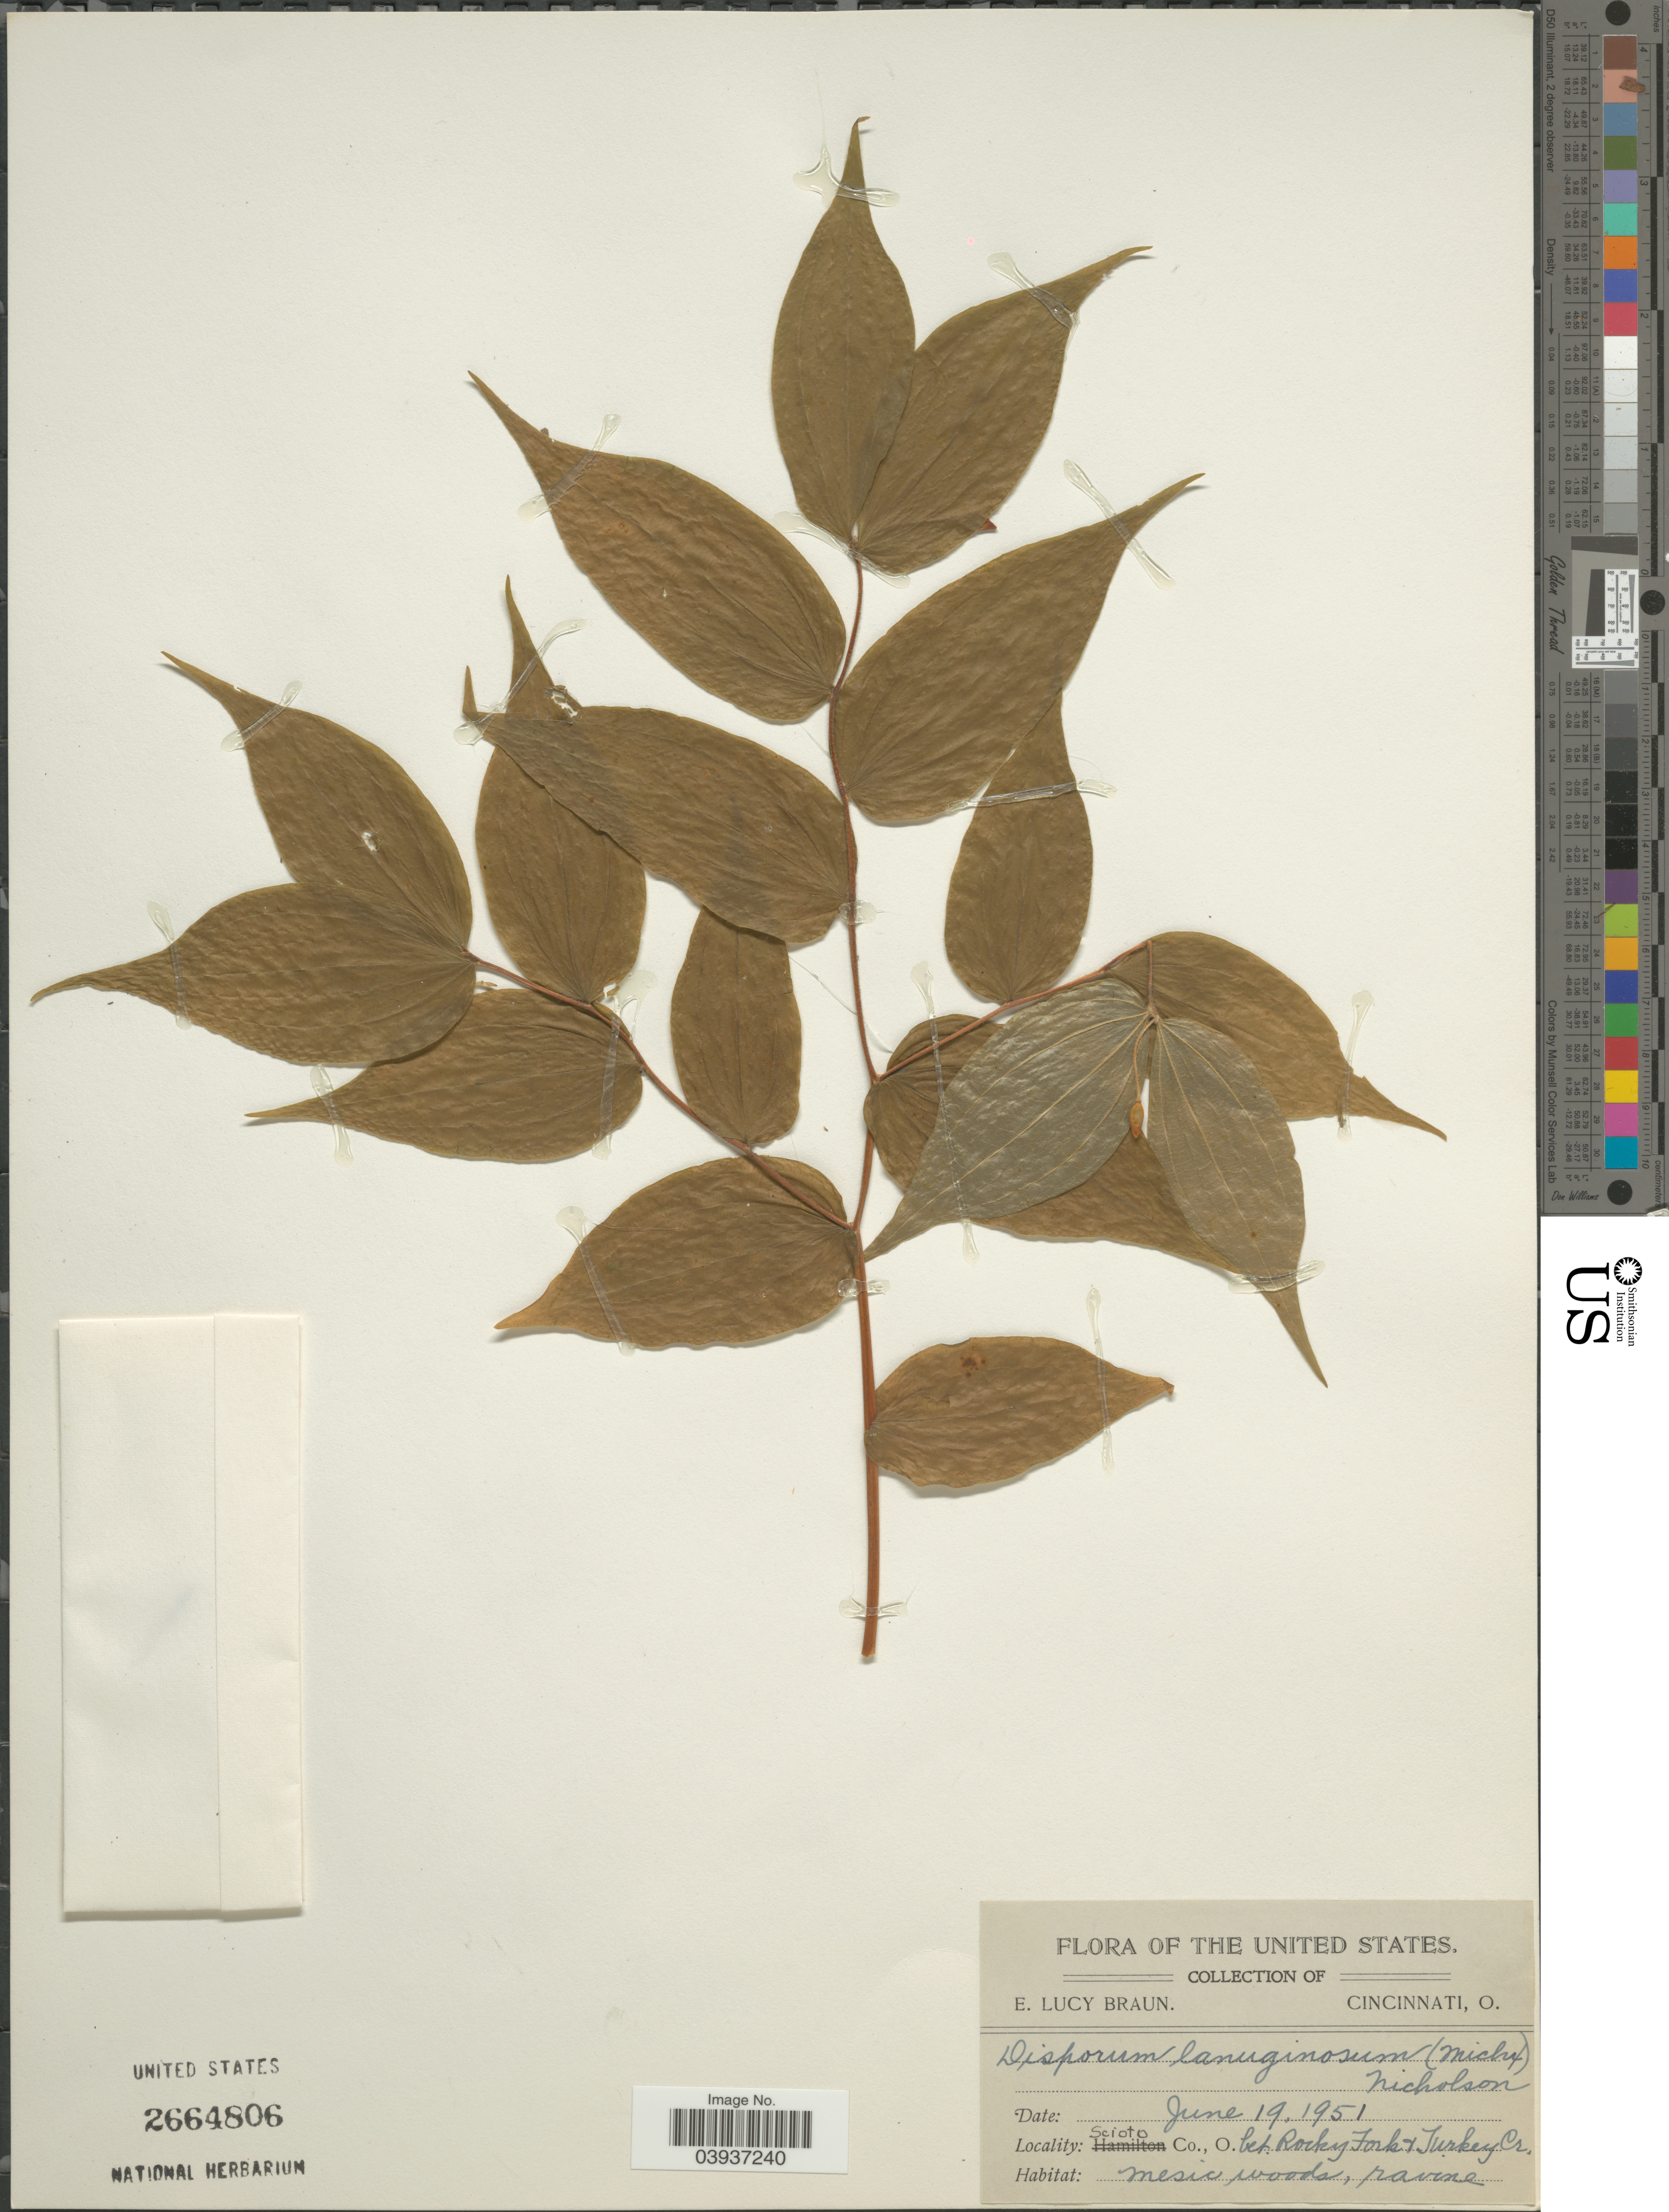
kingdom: Plantae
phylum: Tracheophyta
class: Liliopsida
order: Liliales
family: Colchicaceae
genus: Disporum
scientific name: Disporum lanuginosum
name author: (Michx.) G. Nicholson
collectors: E. L. Braun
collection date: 1951-06-19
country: United States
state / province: Ohio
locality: Scioto Co., bet. Rocky Fork + Turkey Cr.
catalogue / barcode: US 2664806